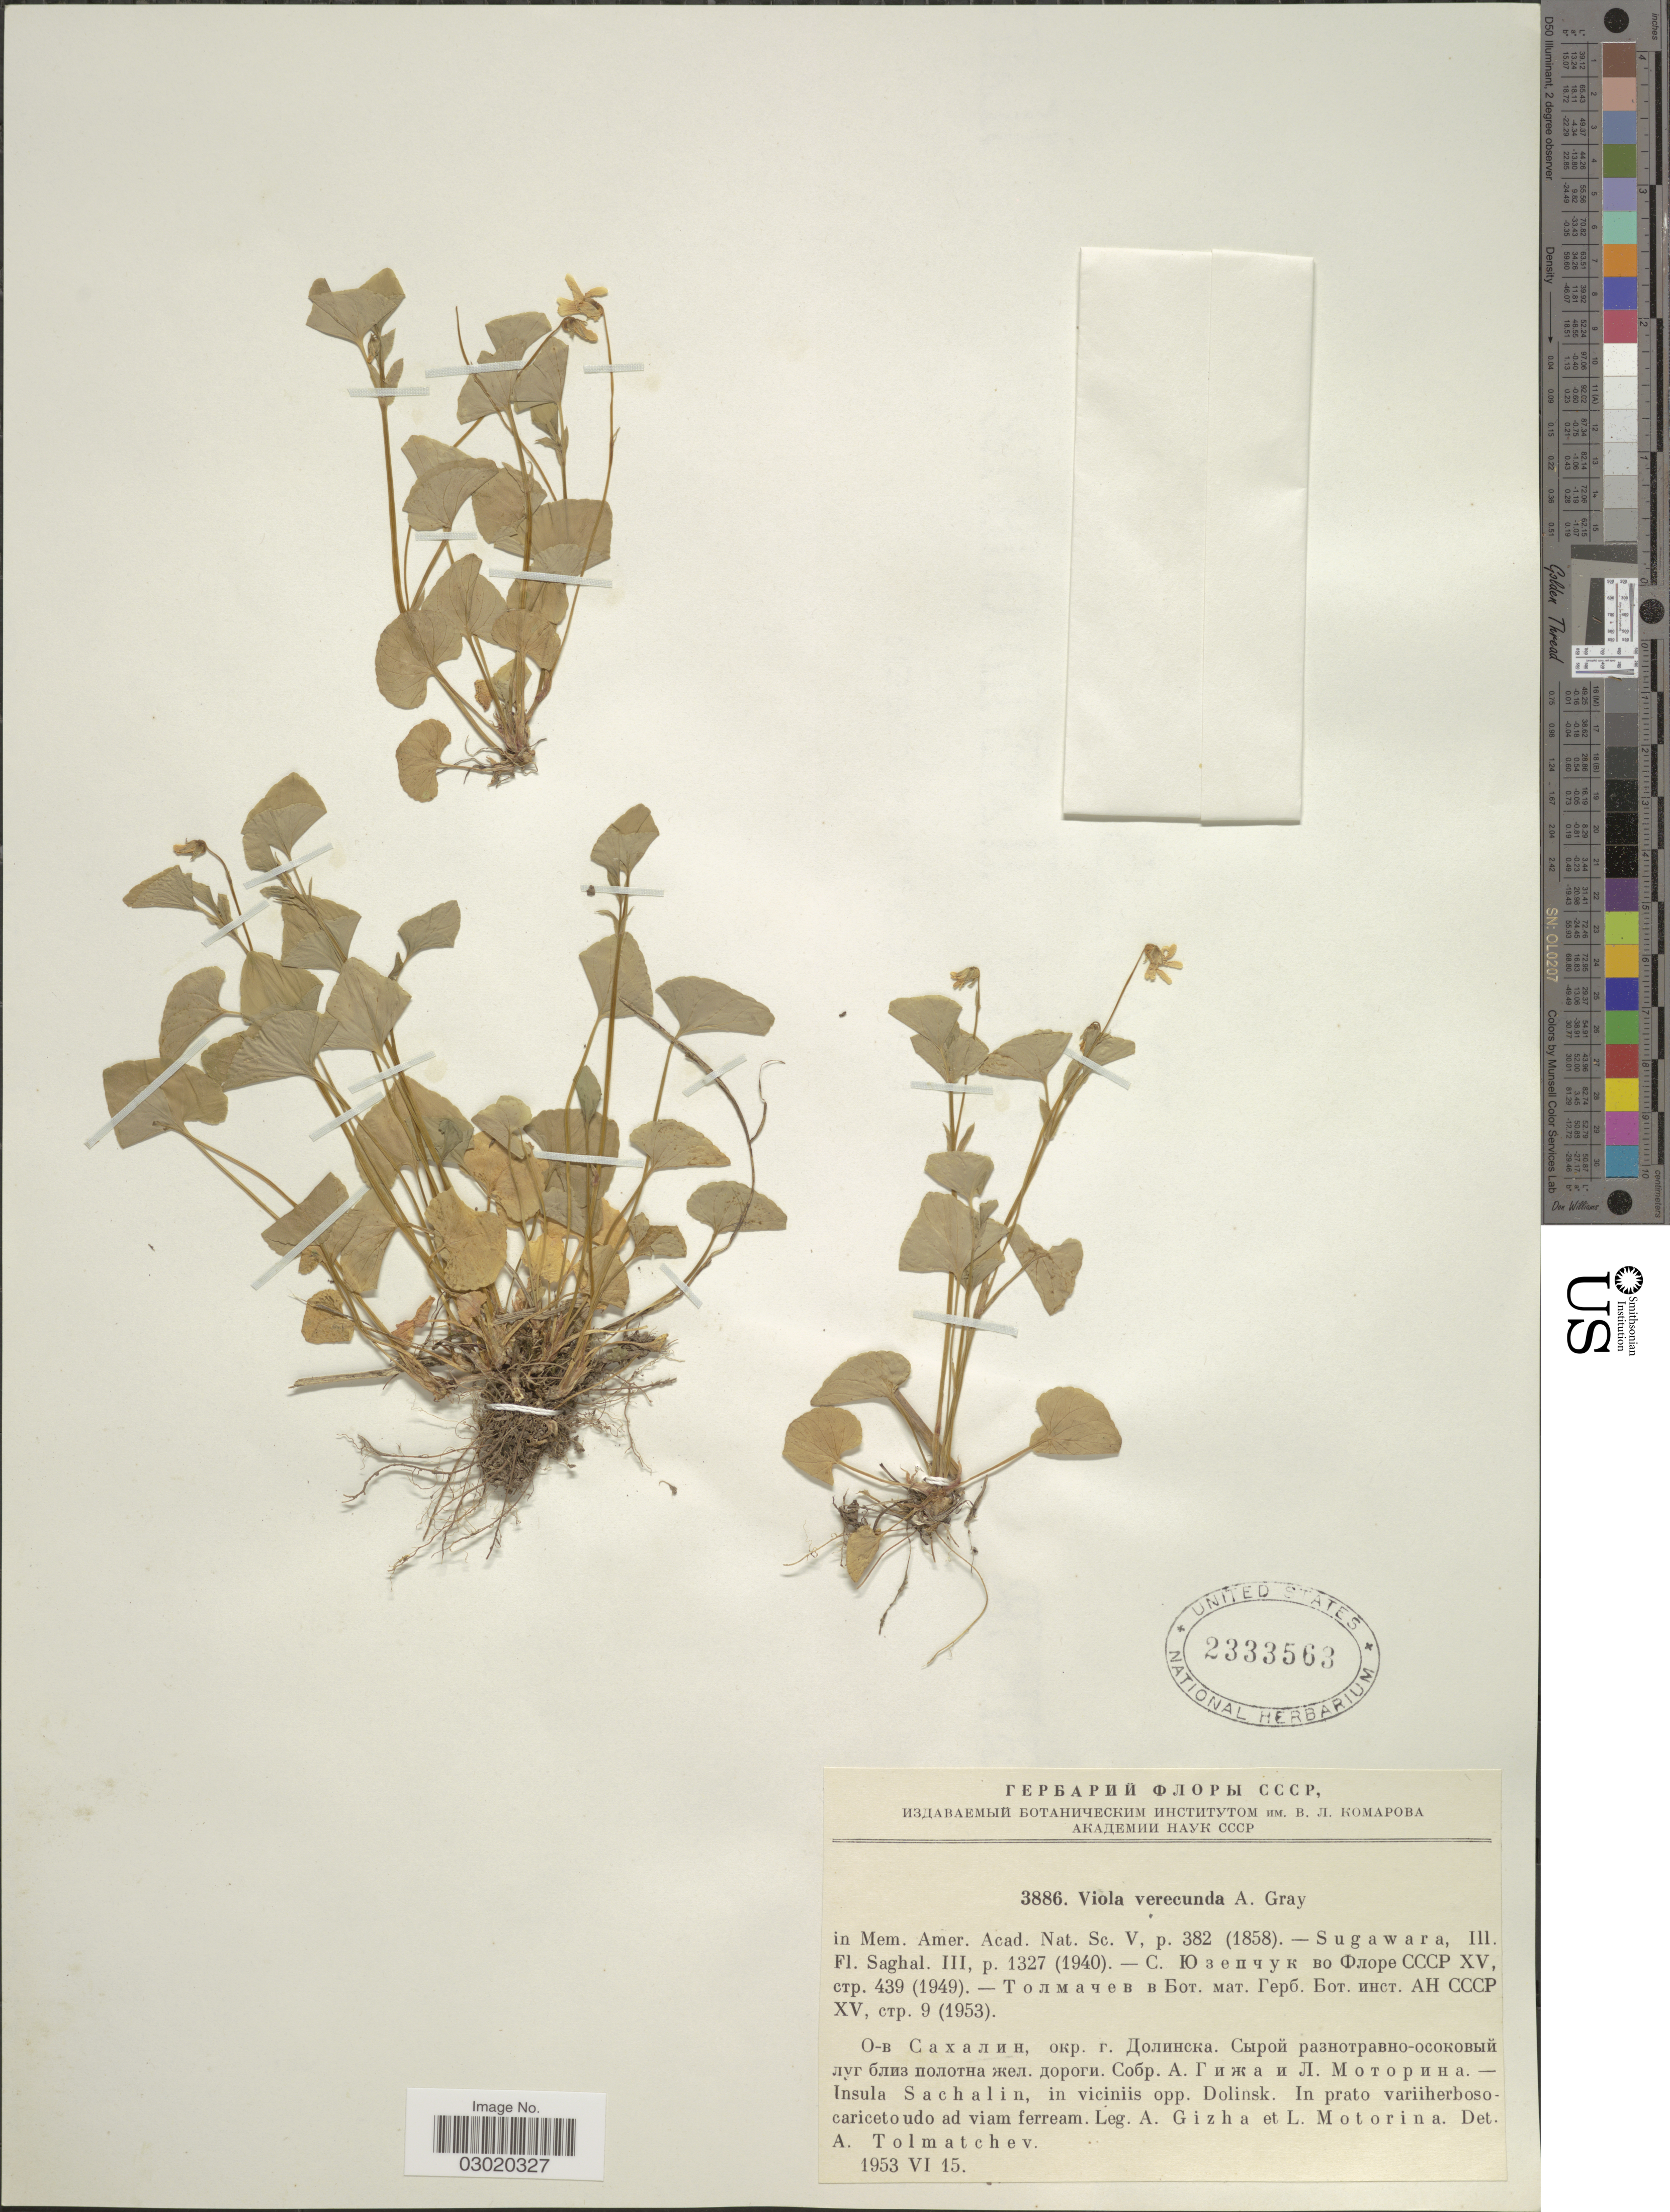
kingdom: Plantae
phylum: Tracheophyta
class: Magnoliopsida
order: Malpighiales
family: Violaceae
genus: Viola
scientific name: Viola verecunda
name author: A. Gray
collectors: A. Gizha & L. Motorina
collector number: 3886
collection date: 1953-06-15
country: Russian Federation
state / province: Sakhalin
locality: Insula Sachalin, in viciniis opp. Dolinsk. In prato variiherboso-cariceto udo ad viam ferream.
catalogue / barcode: US 2333563